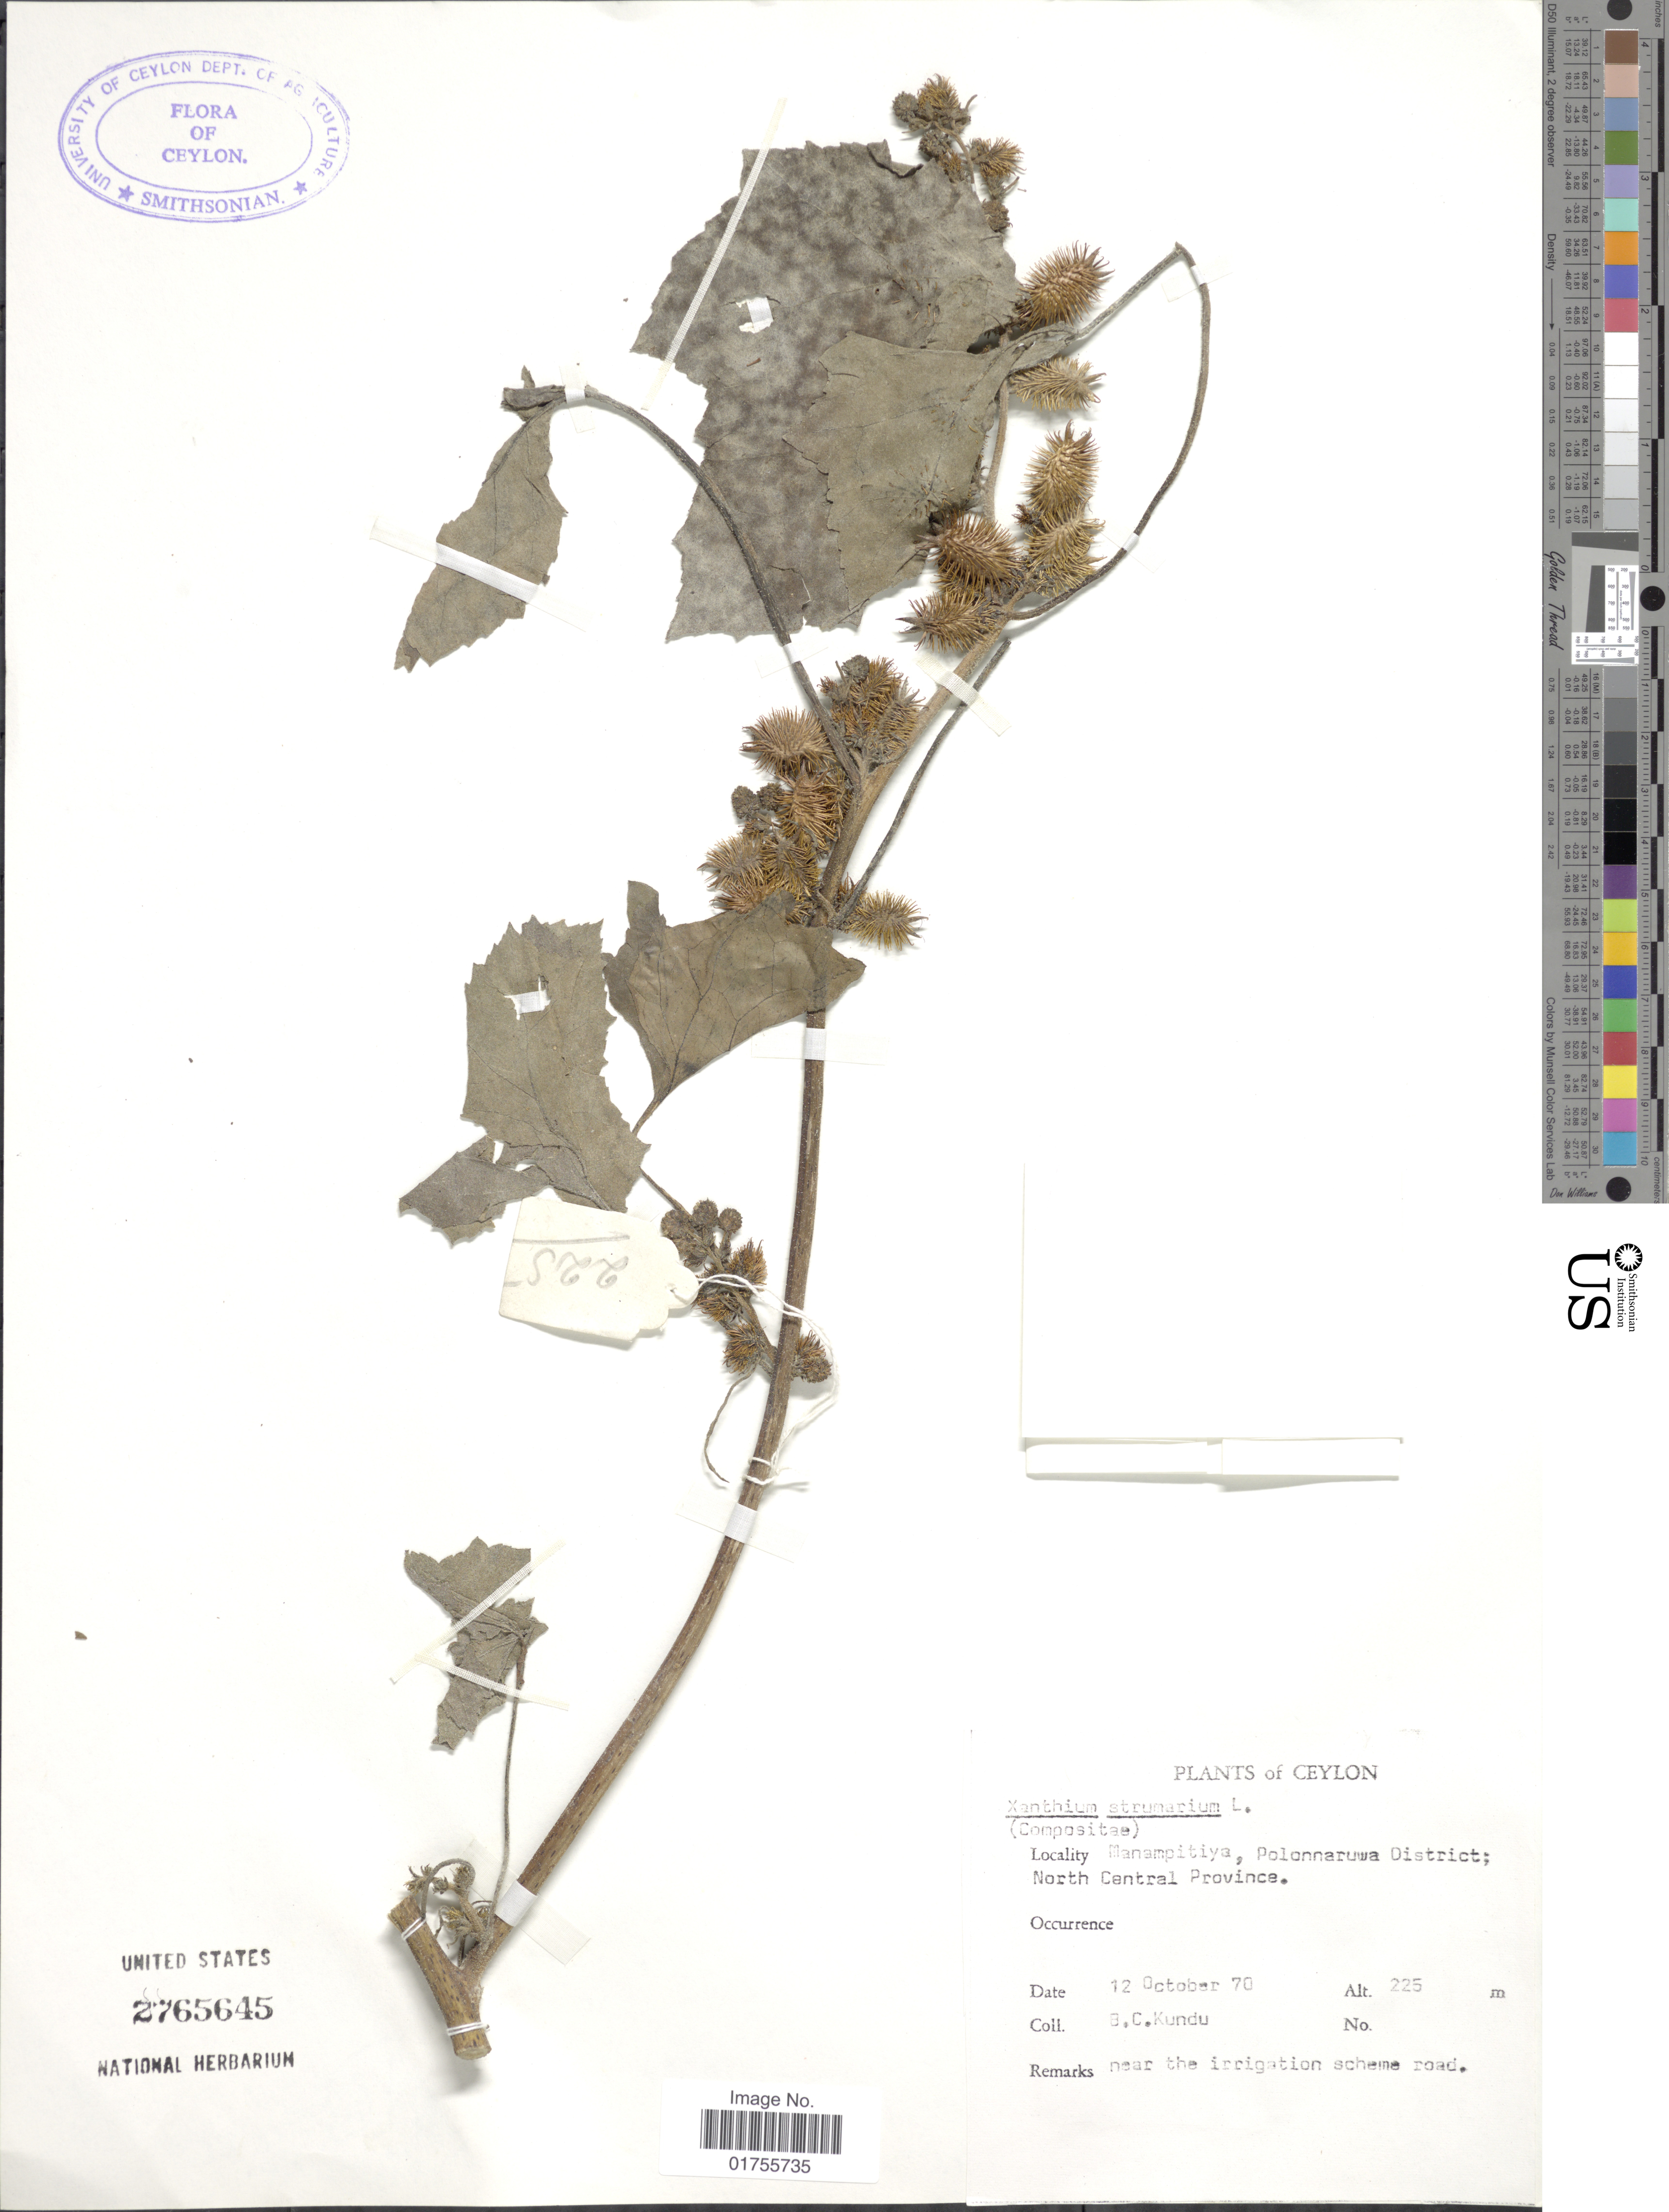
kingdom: Plantae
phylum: Tracheophyta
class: Magnoliopsida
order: Asterales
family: Asteraceae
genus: Xanthium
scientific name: Xanthium strumarium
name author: L.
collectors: B. C. Kundu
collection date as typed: Transcribed d/m/y: 12/10/70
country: Sri Lanka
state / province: North Central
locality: Ceylon, Manampitiya, Polonnaruwa District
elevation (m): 225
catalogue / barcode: US 2765645